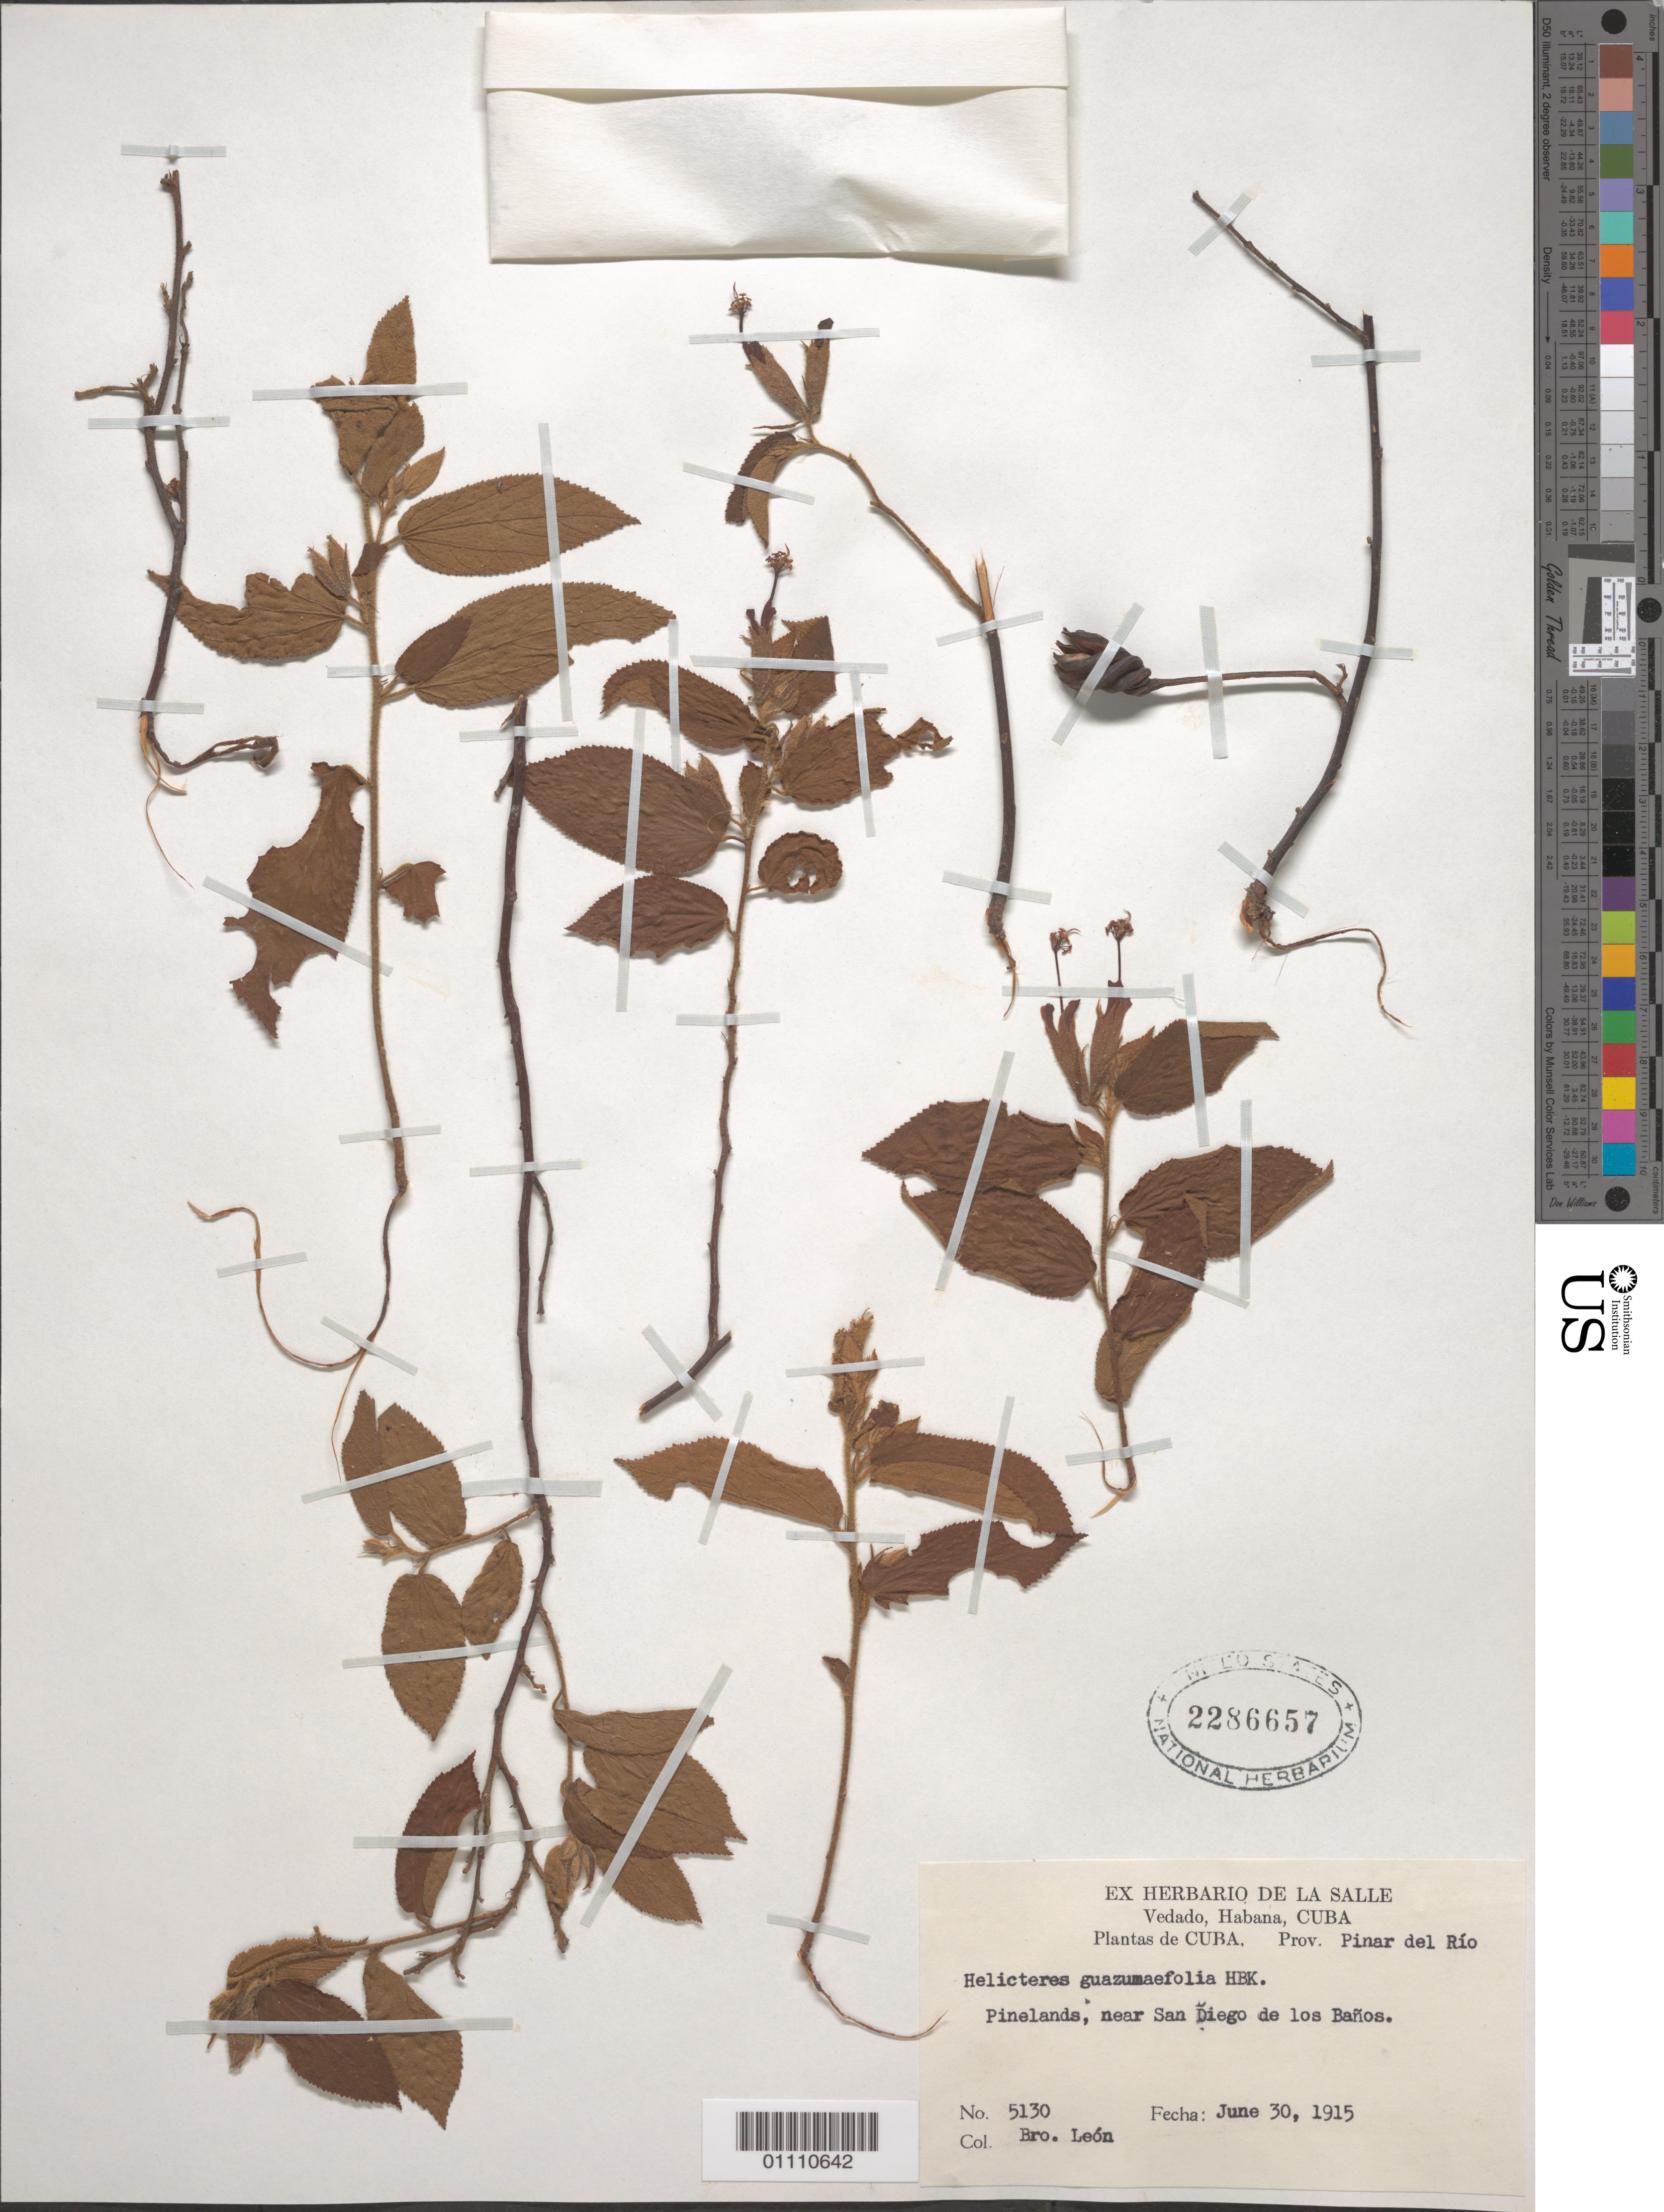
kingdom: Plantae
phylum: Tracheophyta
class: Magnoliopsida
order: Malvales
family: Malvaceae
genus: Helicteres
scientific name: Helicteres guazumifolia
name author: Kunth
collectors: Bro. León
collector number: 5130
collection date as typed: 30 Jun 1915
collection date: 1915-06-30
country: Cuba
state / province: Pinar del Rio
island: Cuba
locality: Pinelands, near San Diego de los Baños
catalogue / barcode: US 2286657